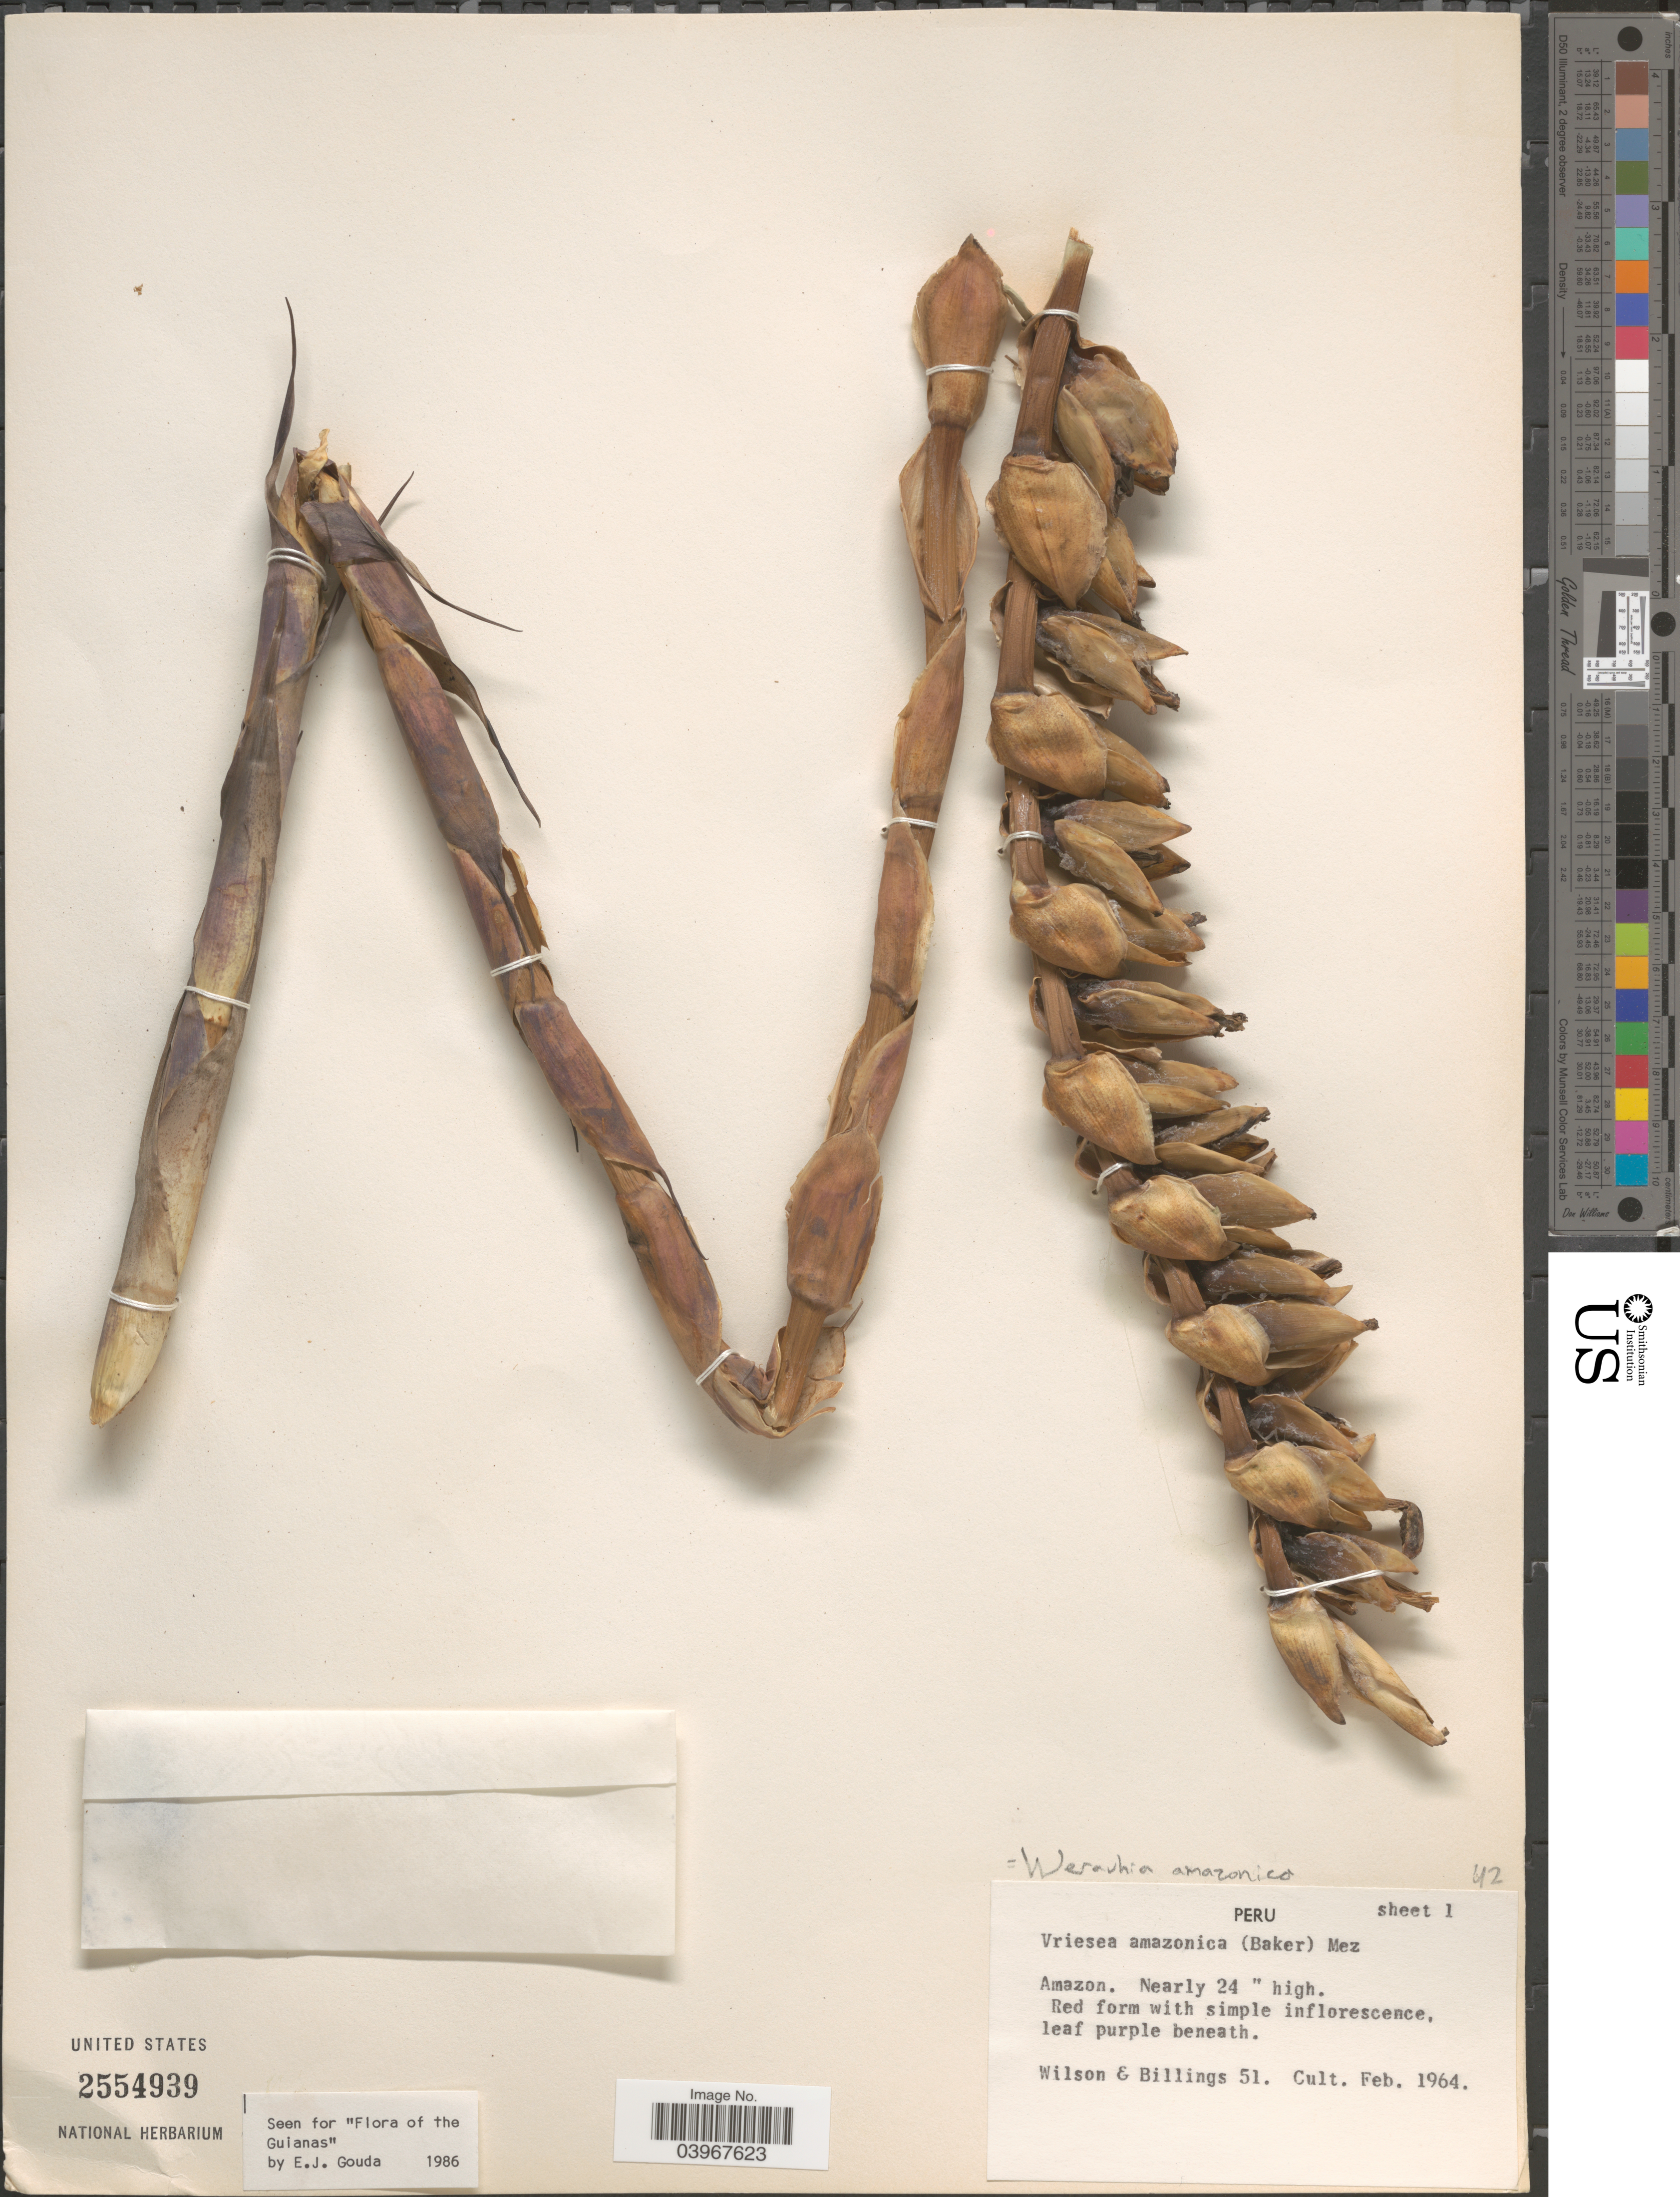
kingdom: Plantae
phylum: Tracheophyta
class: Liliopsida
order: Poales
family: Bromeliaceae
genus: Werauhia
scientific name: Werauhia gigantea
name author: (Mart. ex Schult. & Schult. f.) J.R. Grant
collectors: -- Wilson & Billings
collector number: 51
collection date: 1964-02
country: Peru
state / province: Amazonas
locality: Amazon. Nearly 24.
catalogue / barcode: US 2554939